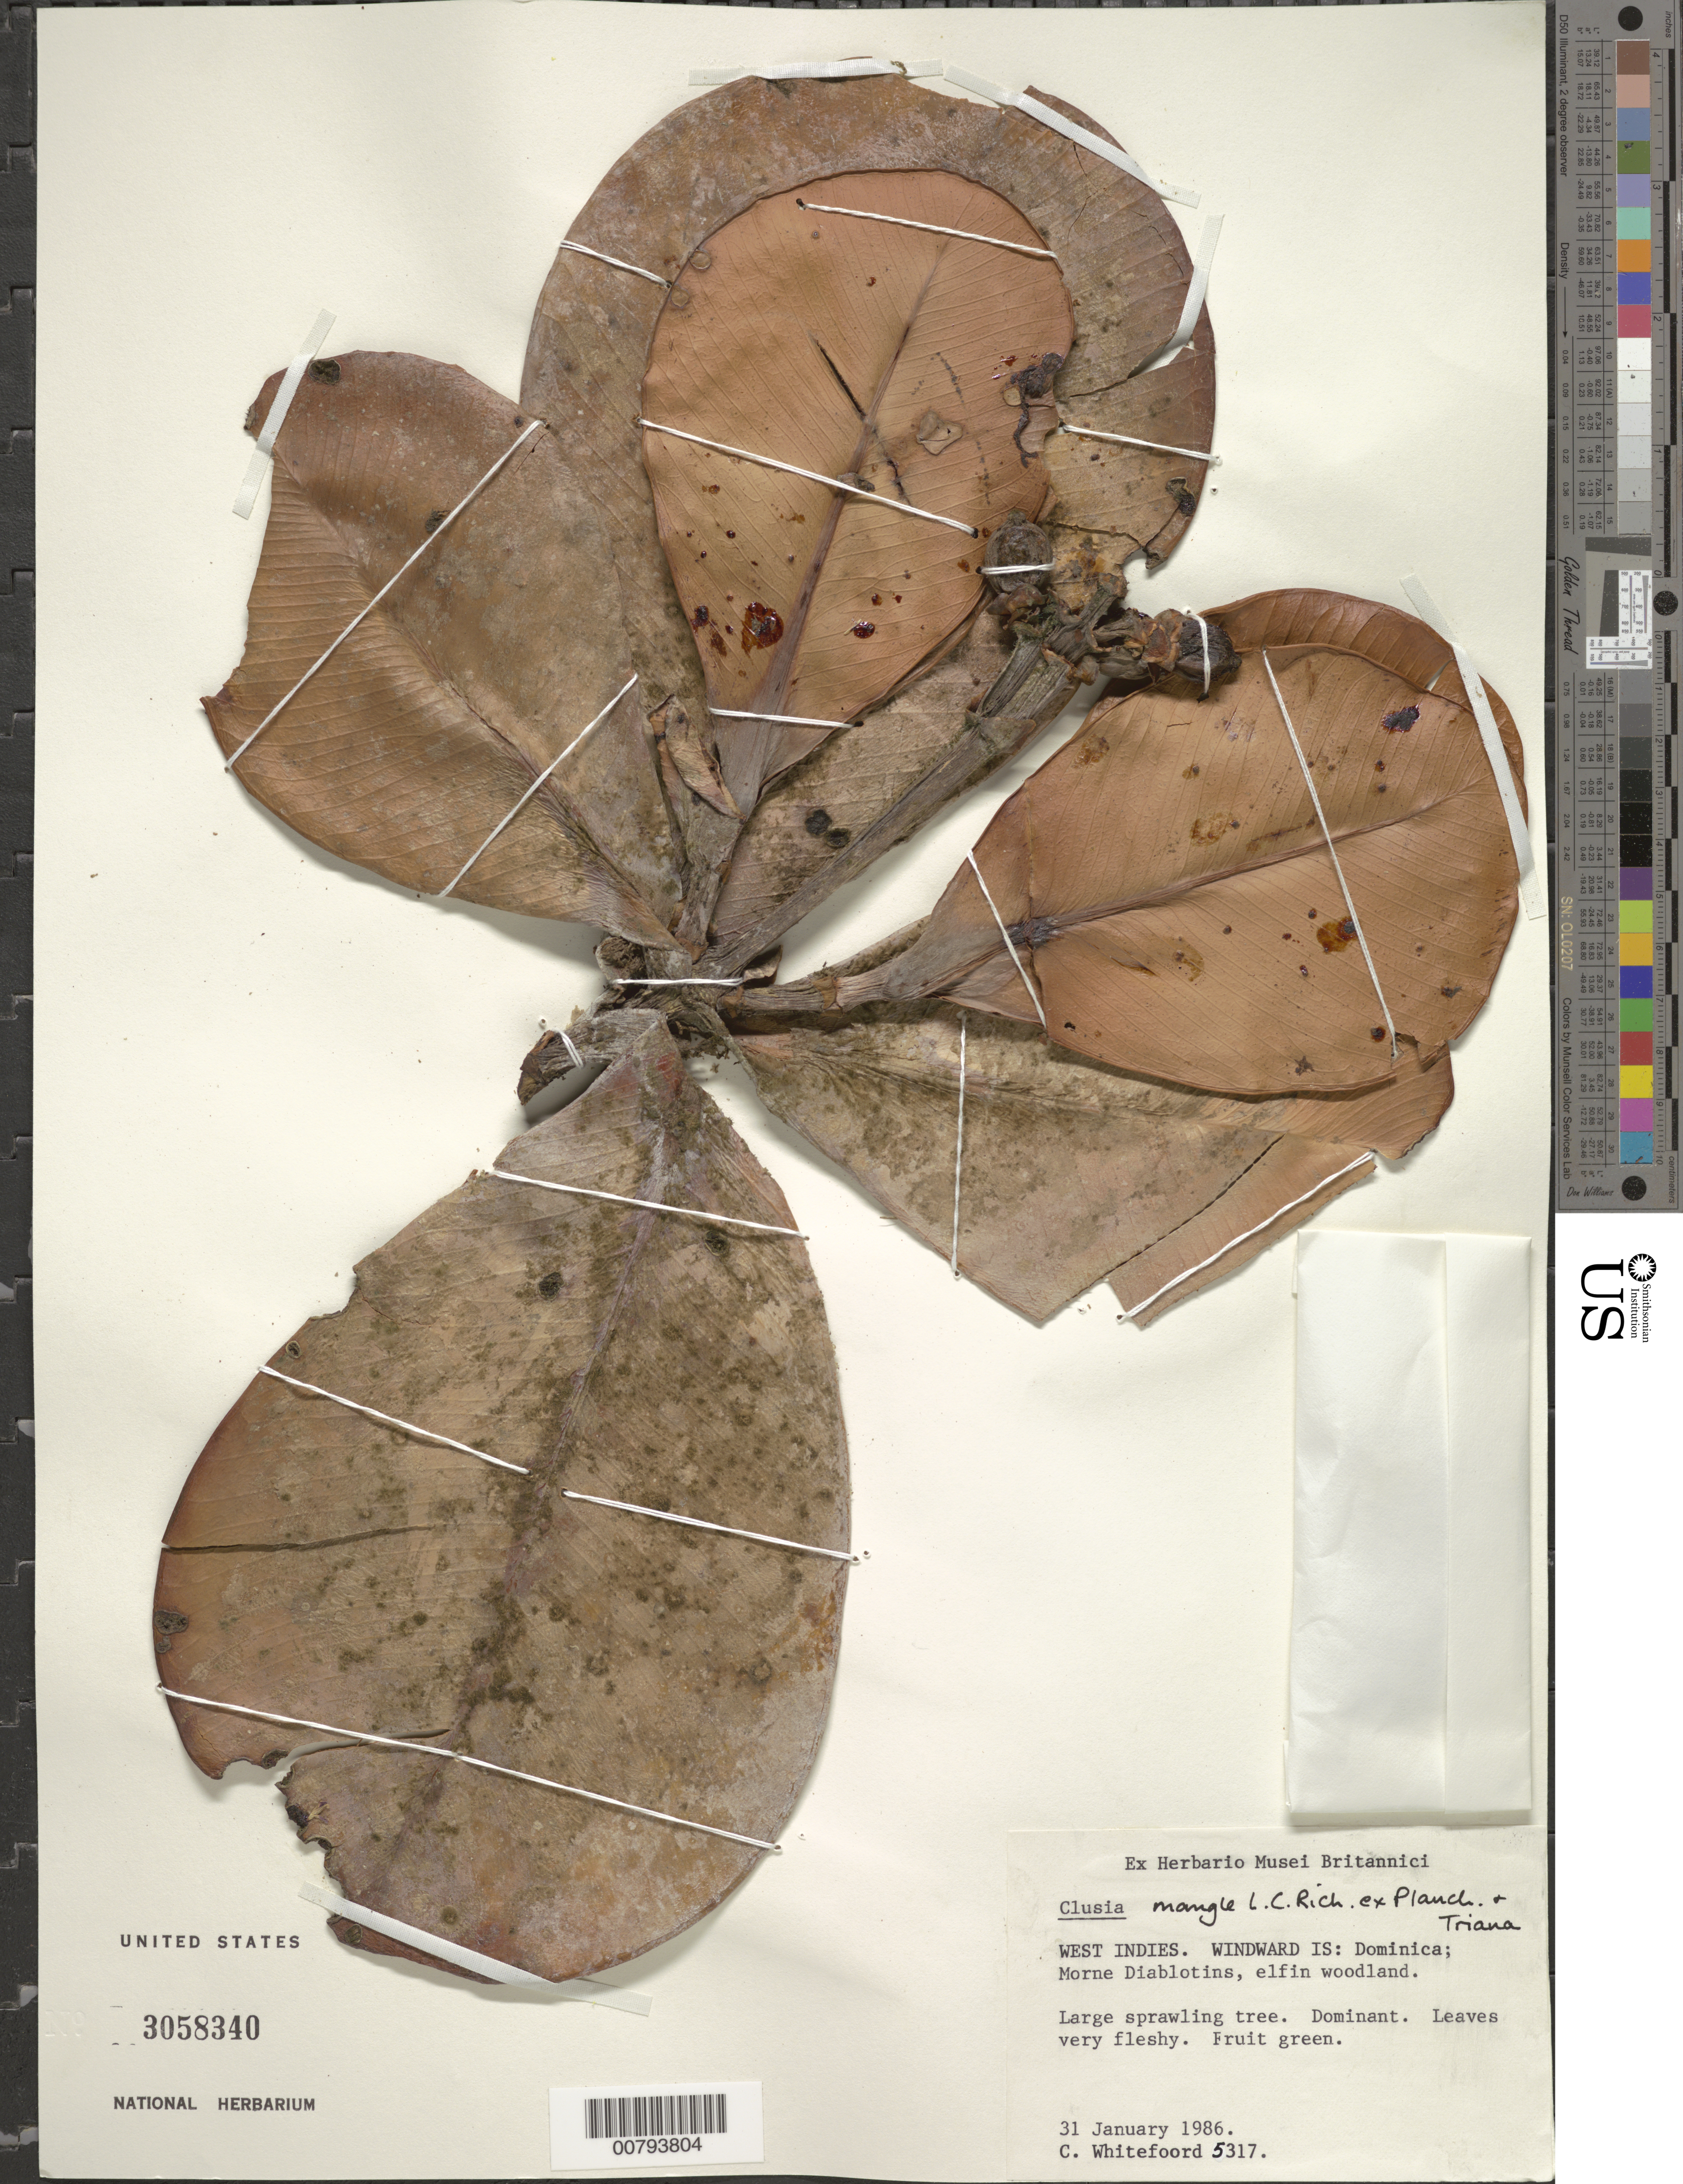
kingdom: Plantae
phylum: Tracheophyta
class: Magnoliopsida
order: Malpighiales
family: Clusiaceae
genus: Clusia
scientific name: Clusia mangle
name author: Rich. ex Planch. & Triana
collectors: C. Whitefoord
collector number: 5317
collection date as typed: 31 Jan 1986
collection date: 1986-01-31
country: Dominica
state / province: St. Andrew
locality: Morne Diablotin, elfin woodland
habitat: Elfin woodland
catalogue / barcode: US 3058340